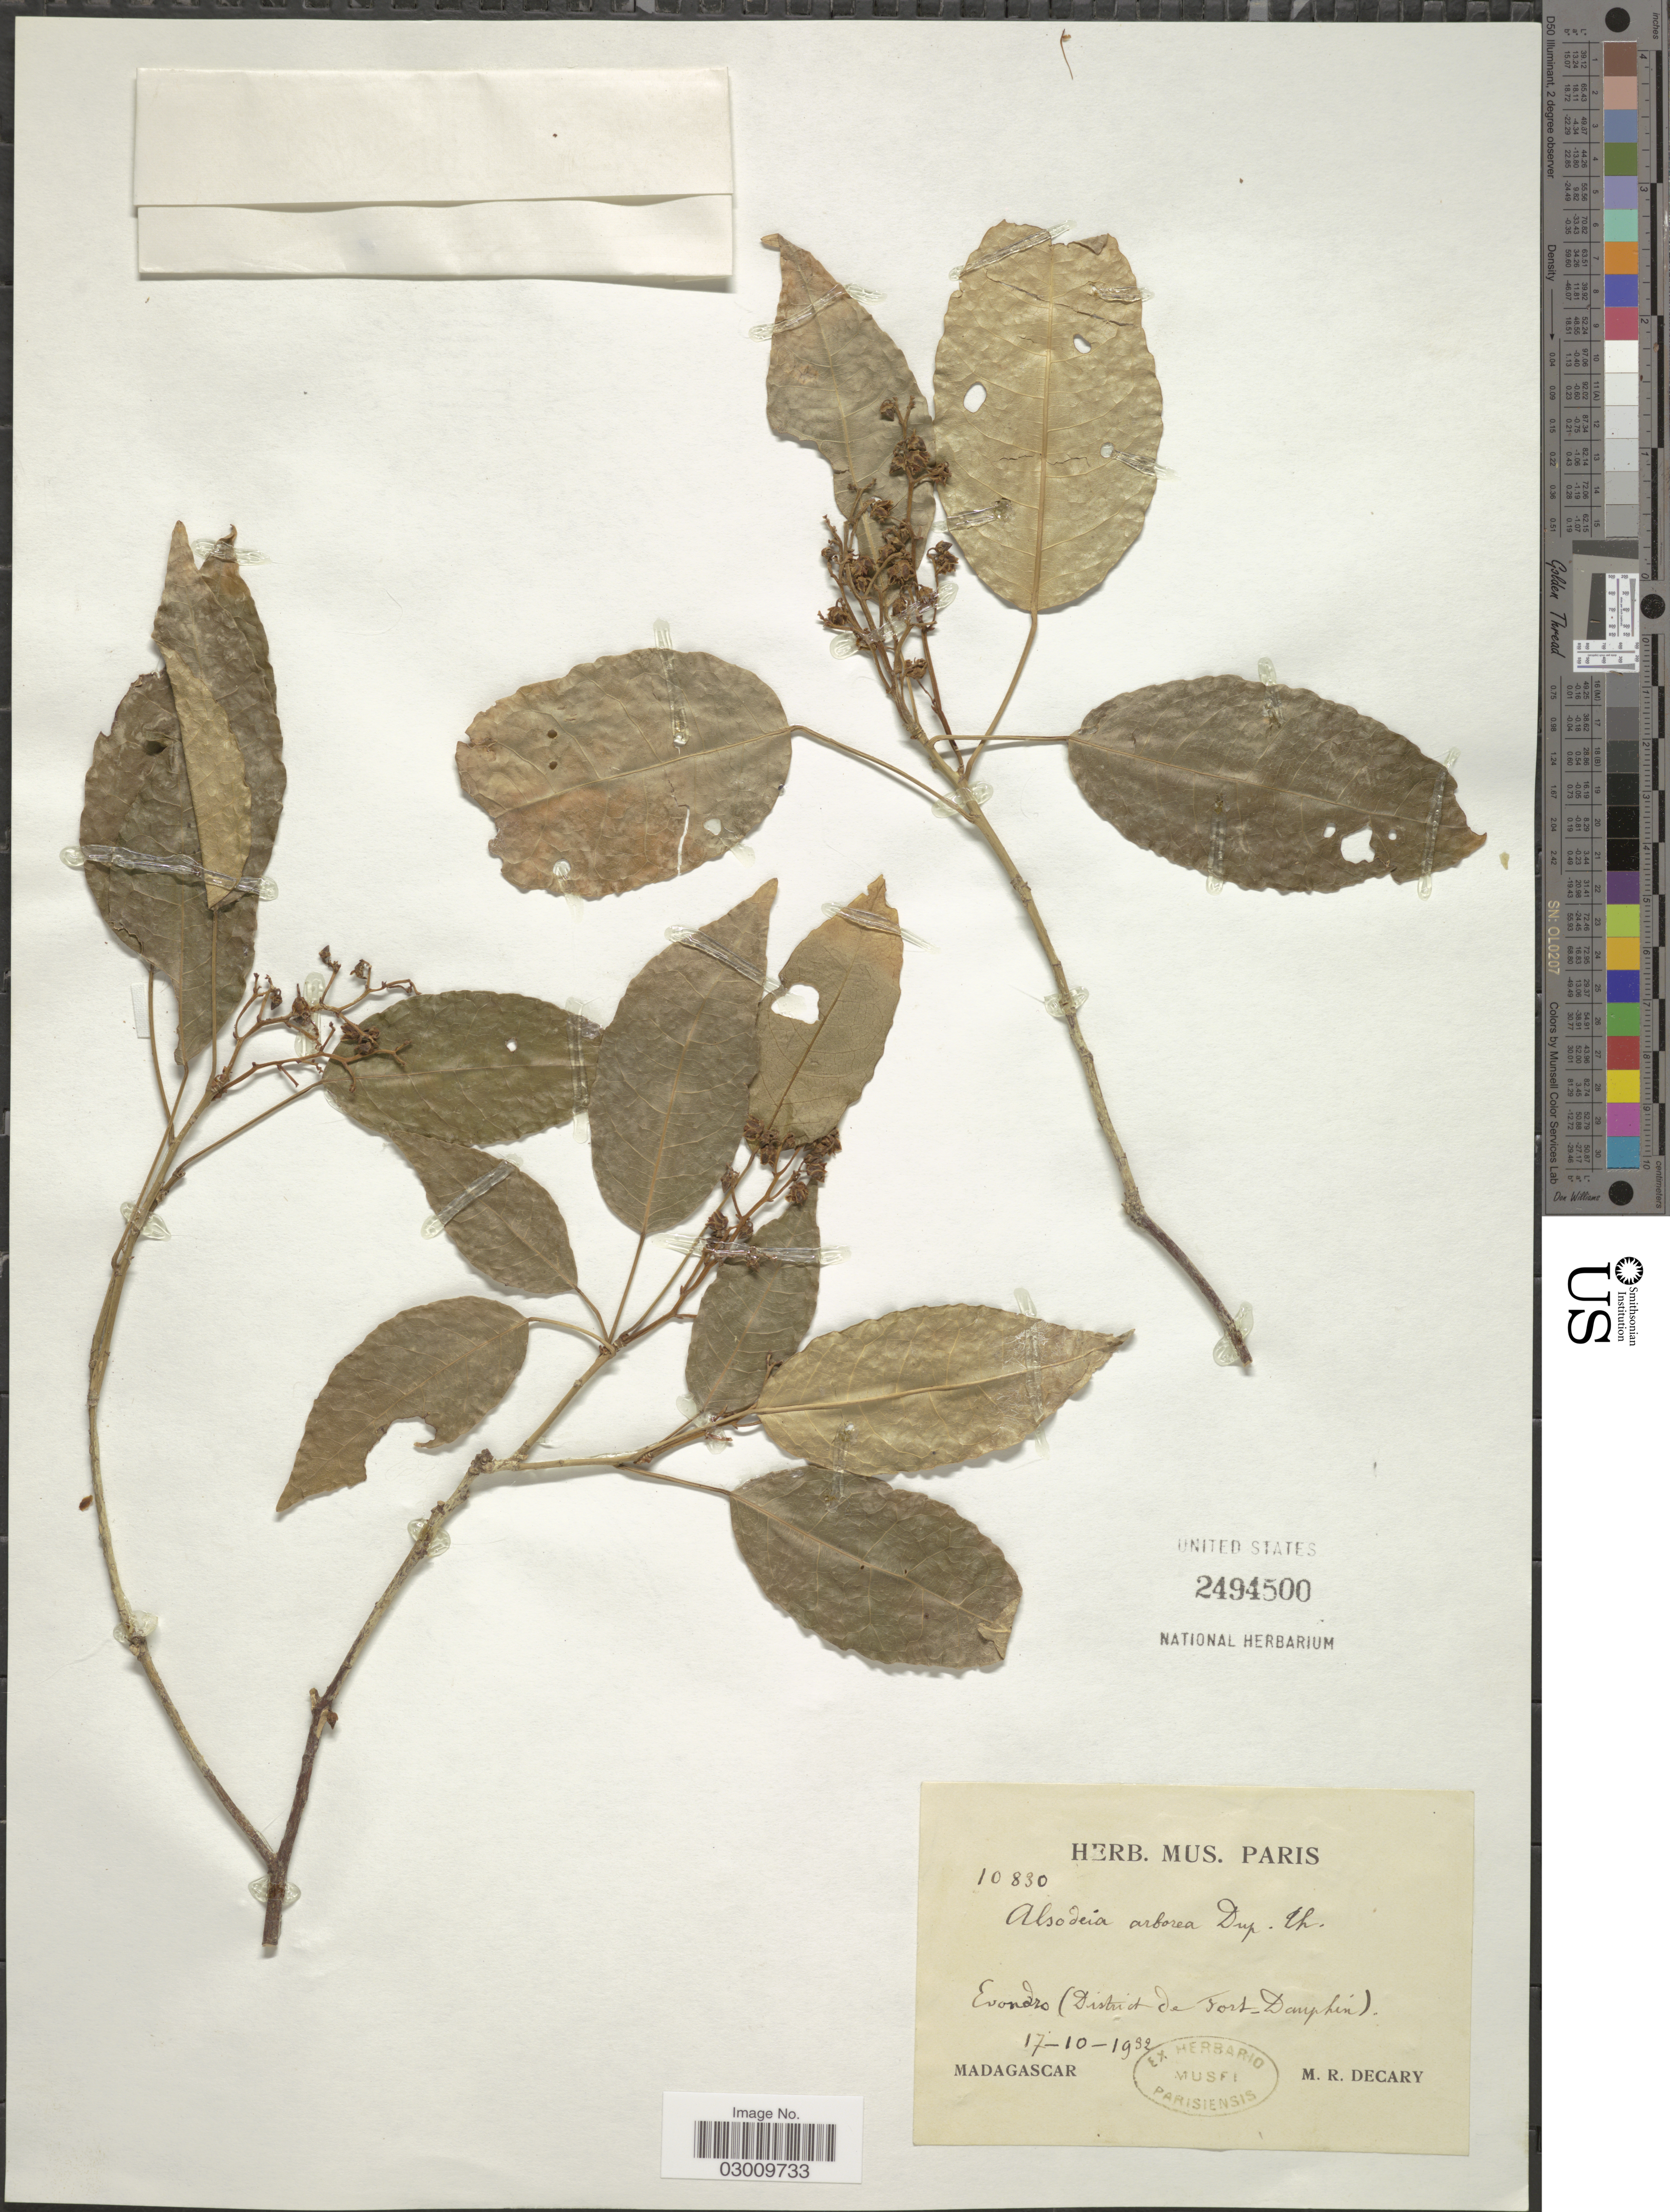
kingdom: Plantae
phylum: Tracheophyta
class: Magnoliopsida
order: Malpighiales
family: Violaceae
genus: Rinorea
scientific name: Rinorea arborea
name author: (Thouars) Baill.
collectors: R. Decary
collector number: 10830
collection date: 1932-10-17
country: Madagascar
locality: Evondro (District de Fort-Dauphin).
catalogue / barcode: US 2494500